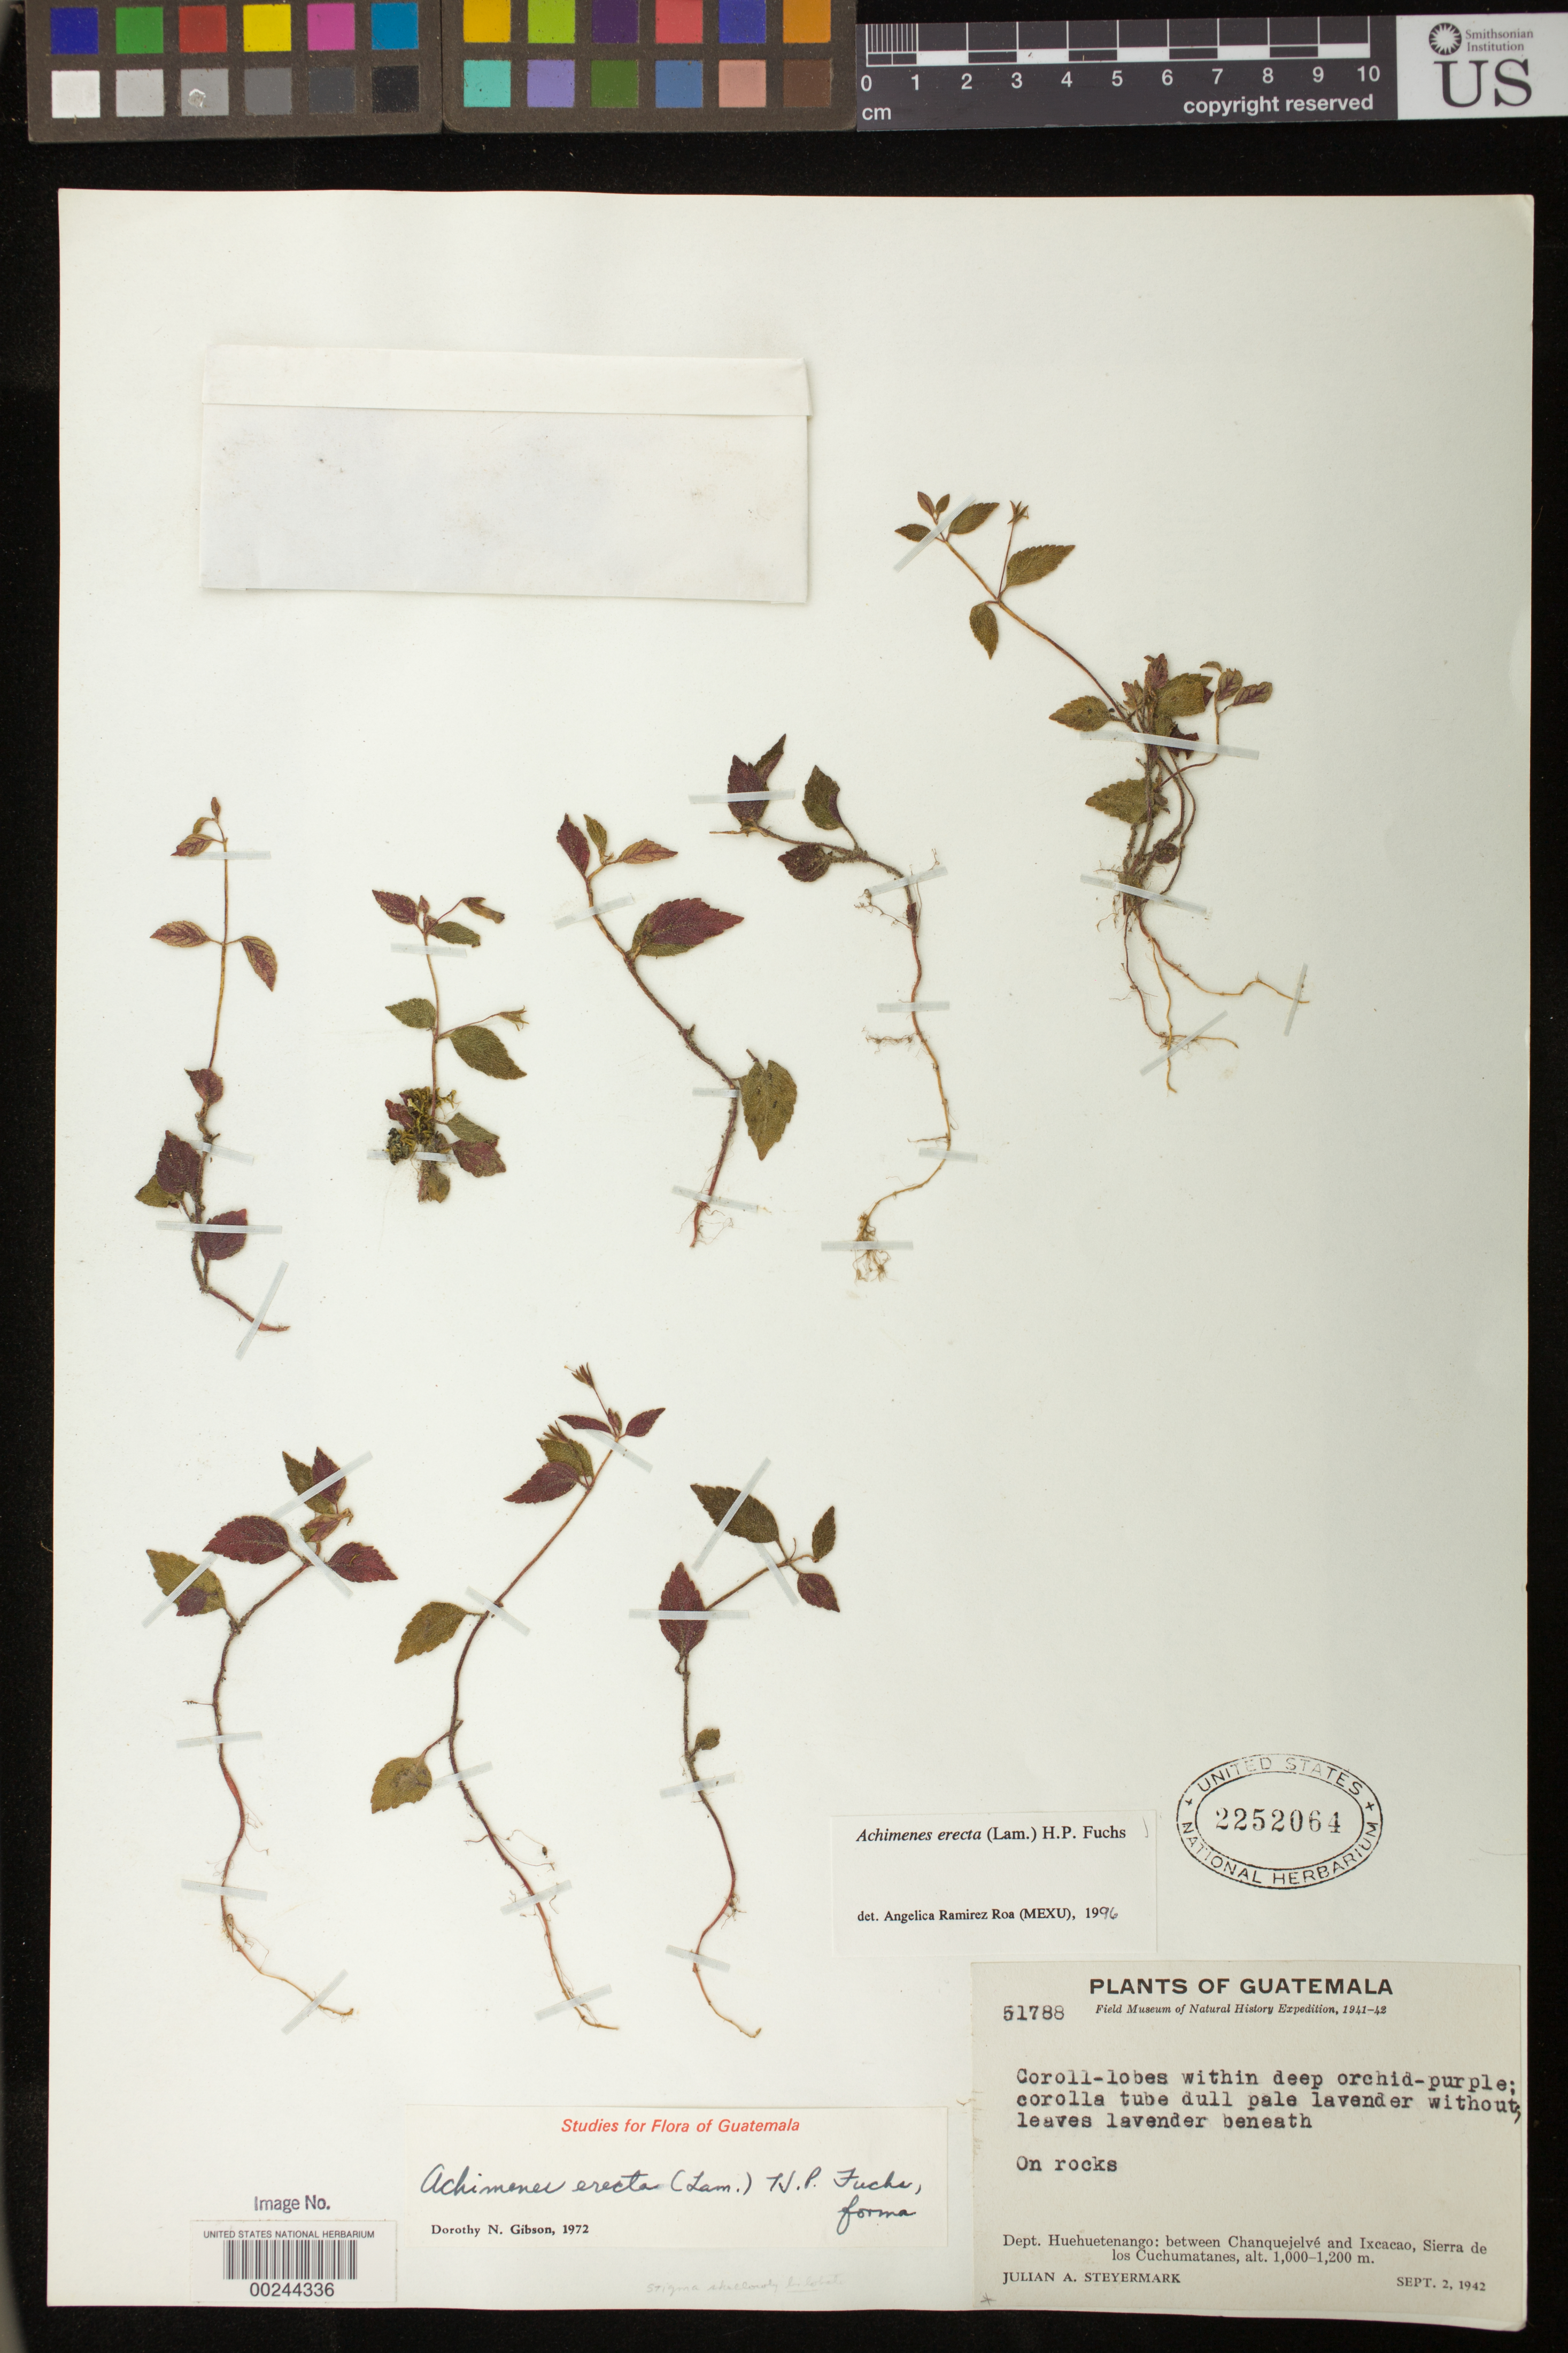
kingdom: Plantae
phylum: Tracheophyta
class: Magnoliopsida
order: Lamiales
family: Gesneriaceae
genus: Achimenes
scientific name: Achimenes erecta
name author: (Lam.) H.P. Fuchs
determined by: Skog, Laurence E.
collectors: J. Steyermark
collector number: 51788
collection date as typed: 02 Sep 1942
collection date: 1942-09-02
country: Guatemala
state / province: Huehuetenango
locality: Between Chanquejelvé and Ixcacao, Sierra de los Cuchumatanes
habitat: On rocks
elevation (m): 1000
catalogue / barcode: US 2252064